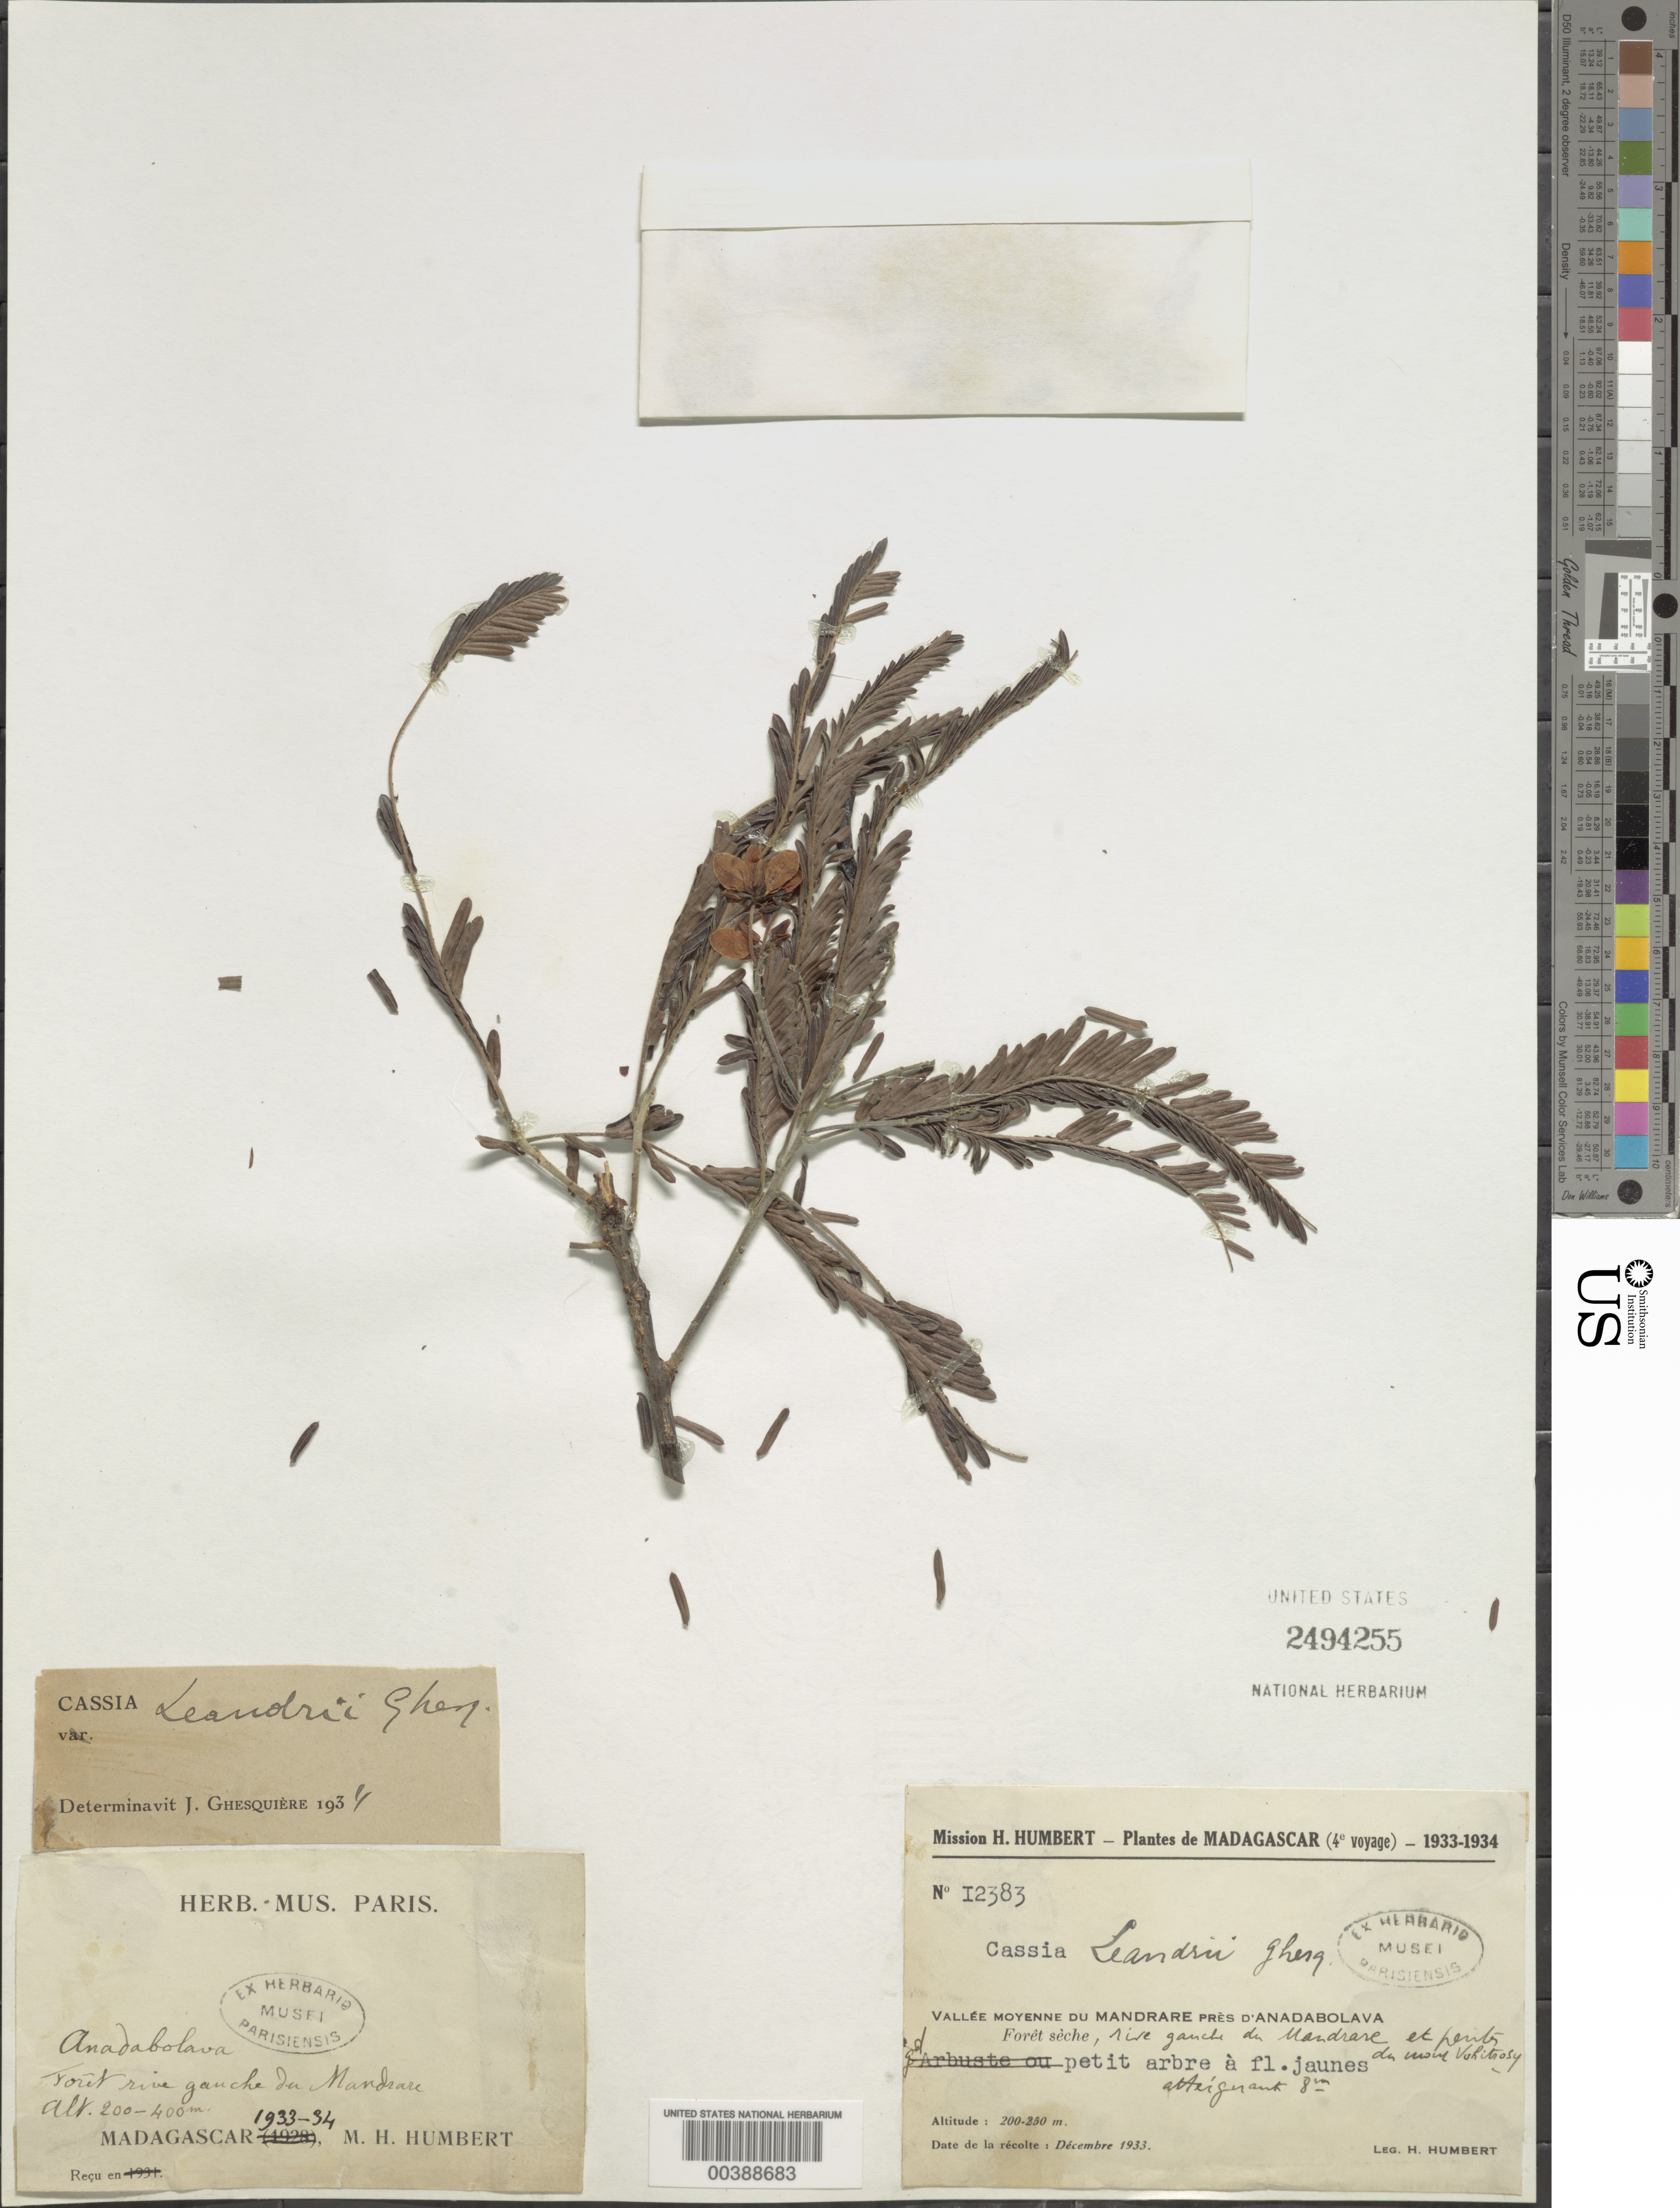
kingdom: Plantae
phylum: Tracheophyta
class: Magnoliopsida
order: Fabales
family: Fabaceae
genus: Chamaecrista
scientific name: Chamaecrista leandrii Ghesq., ined.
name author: Ghesq.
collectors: H. Humbert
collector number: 12383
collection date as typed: Dec 1933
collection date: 1933-12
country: Madagascar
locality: Vallee moyenne du mandrare pres d'anadabolava; foret seche, rive gauche du mandrare et du vohitrosy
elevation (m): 200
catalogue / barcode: US 2494255